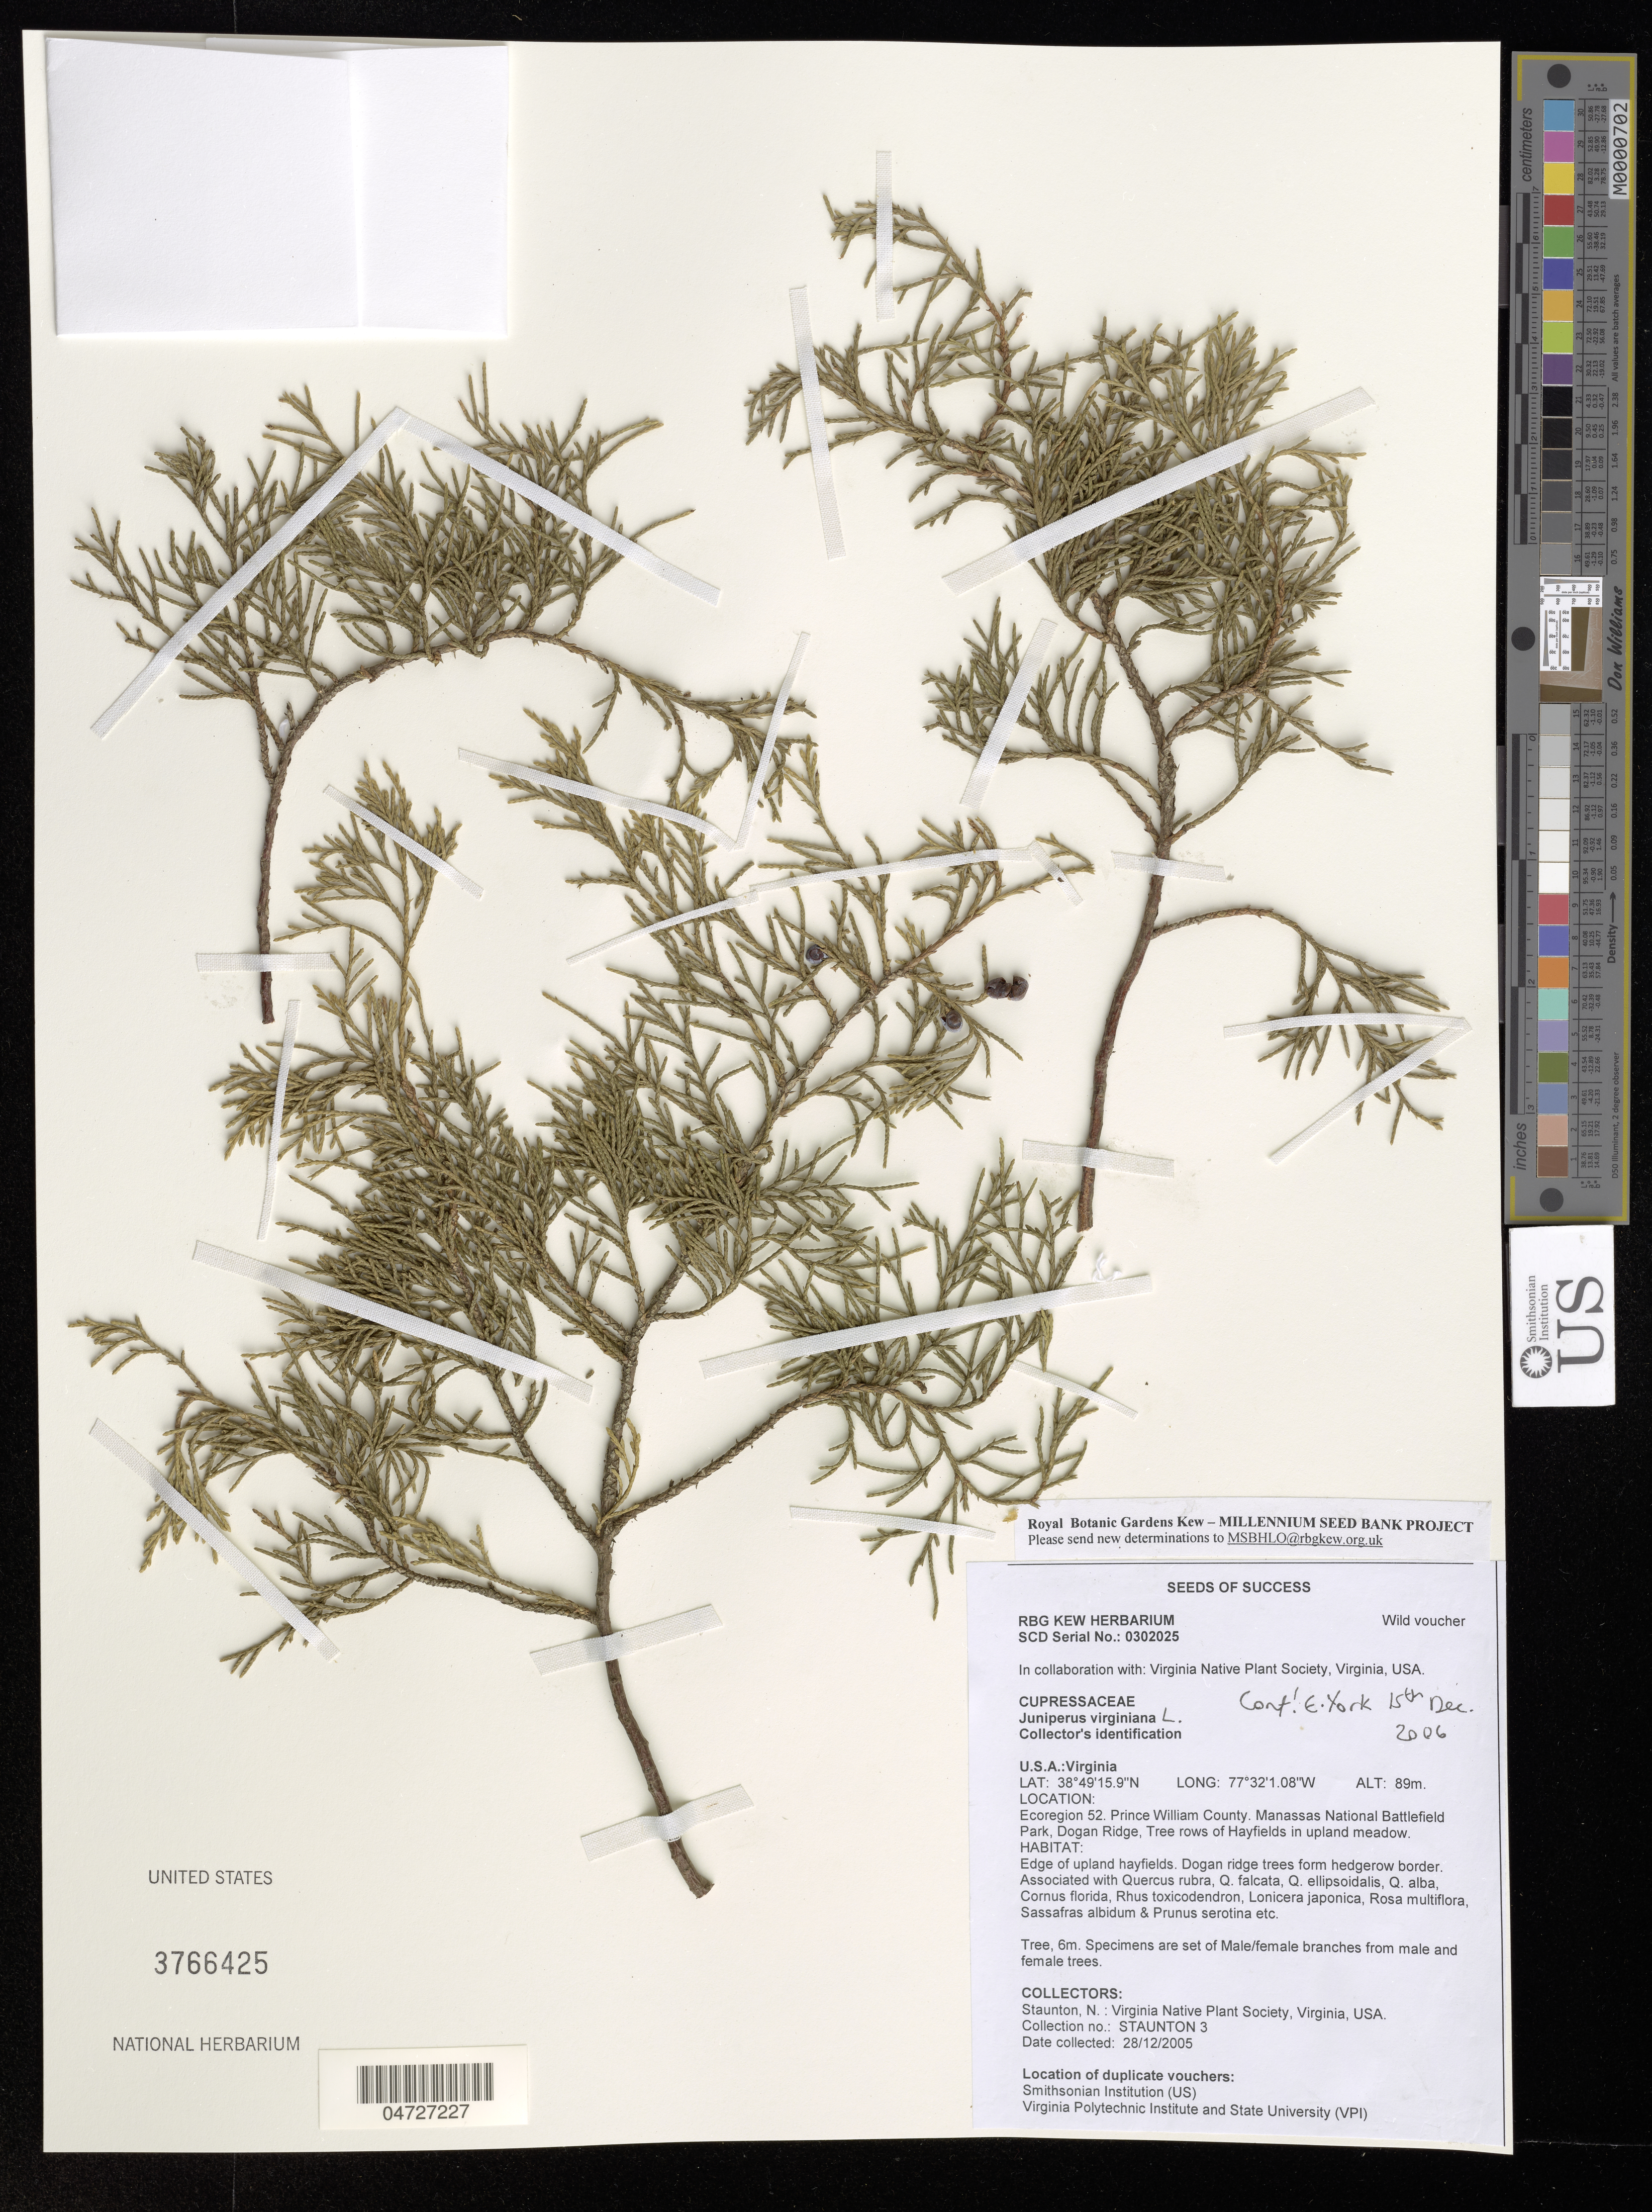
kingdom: Plantae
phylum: Tracheophyta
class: Pinopsida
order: Pinales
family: Cupressaceae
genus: Juniperus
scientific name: Juniperus virginiana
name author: L.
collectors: N. Staunton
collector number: STAUNTON 3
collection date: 2005-12-28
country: United States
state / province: Virginia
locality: Ecoregion 52. Prince William County. Manassas National Battlefield Park, Dogan Ridge, Tree rows of Hayfields in upland meadow.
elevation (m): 89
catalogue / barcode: US 3766425